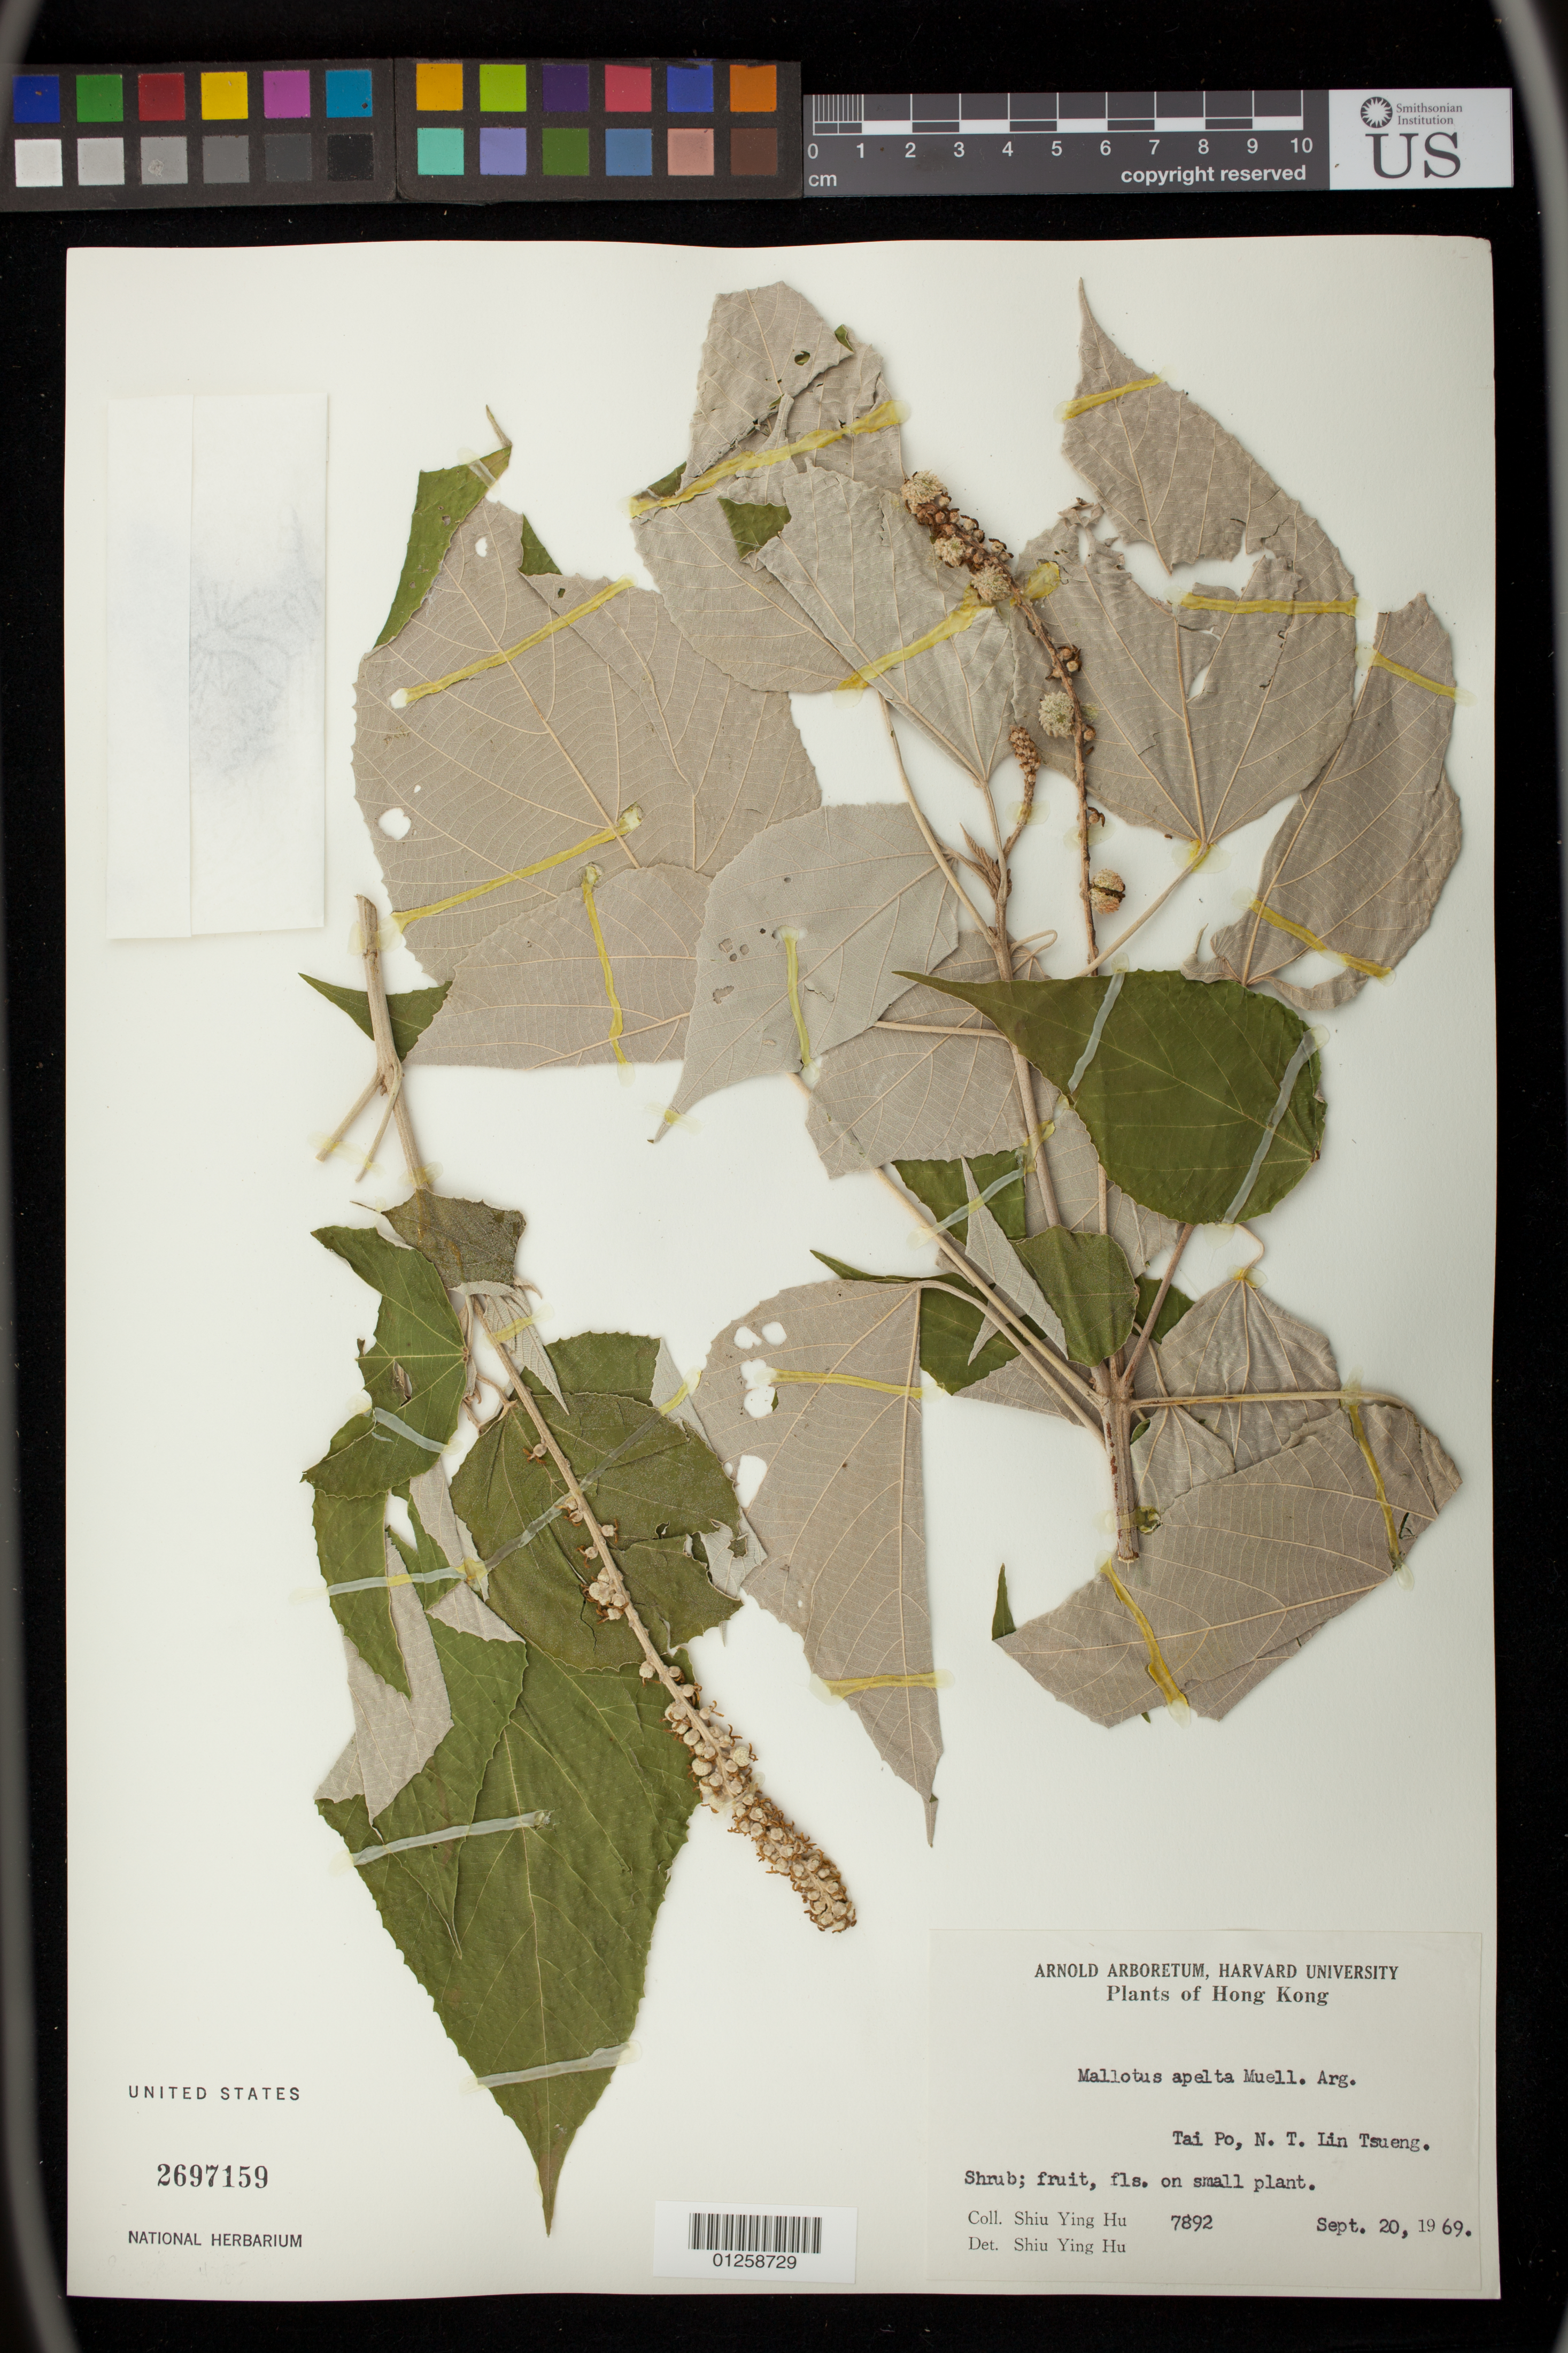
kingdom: Plantae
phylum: Tracheophyta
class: Magnoliopsida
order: Malpighiales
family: Euphorbiaceae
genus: Mallotus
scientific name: Mallotus apelta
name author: (Lour.) Müll. Arg.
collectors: Y. Shiu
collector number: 7892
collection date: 1969-09-20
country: China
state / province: Hong Kong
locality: Tai Po, N.T. Lin Tsueng [Tseung]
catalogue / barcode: US 2697159